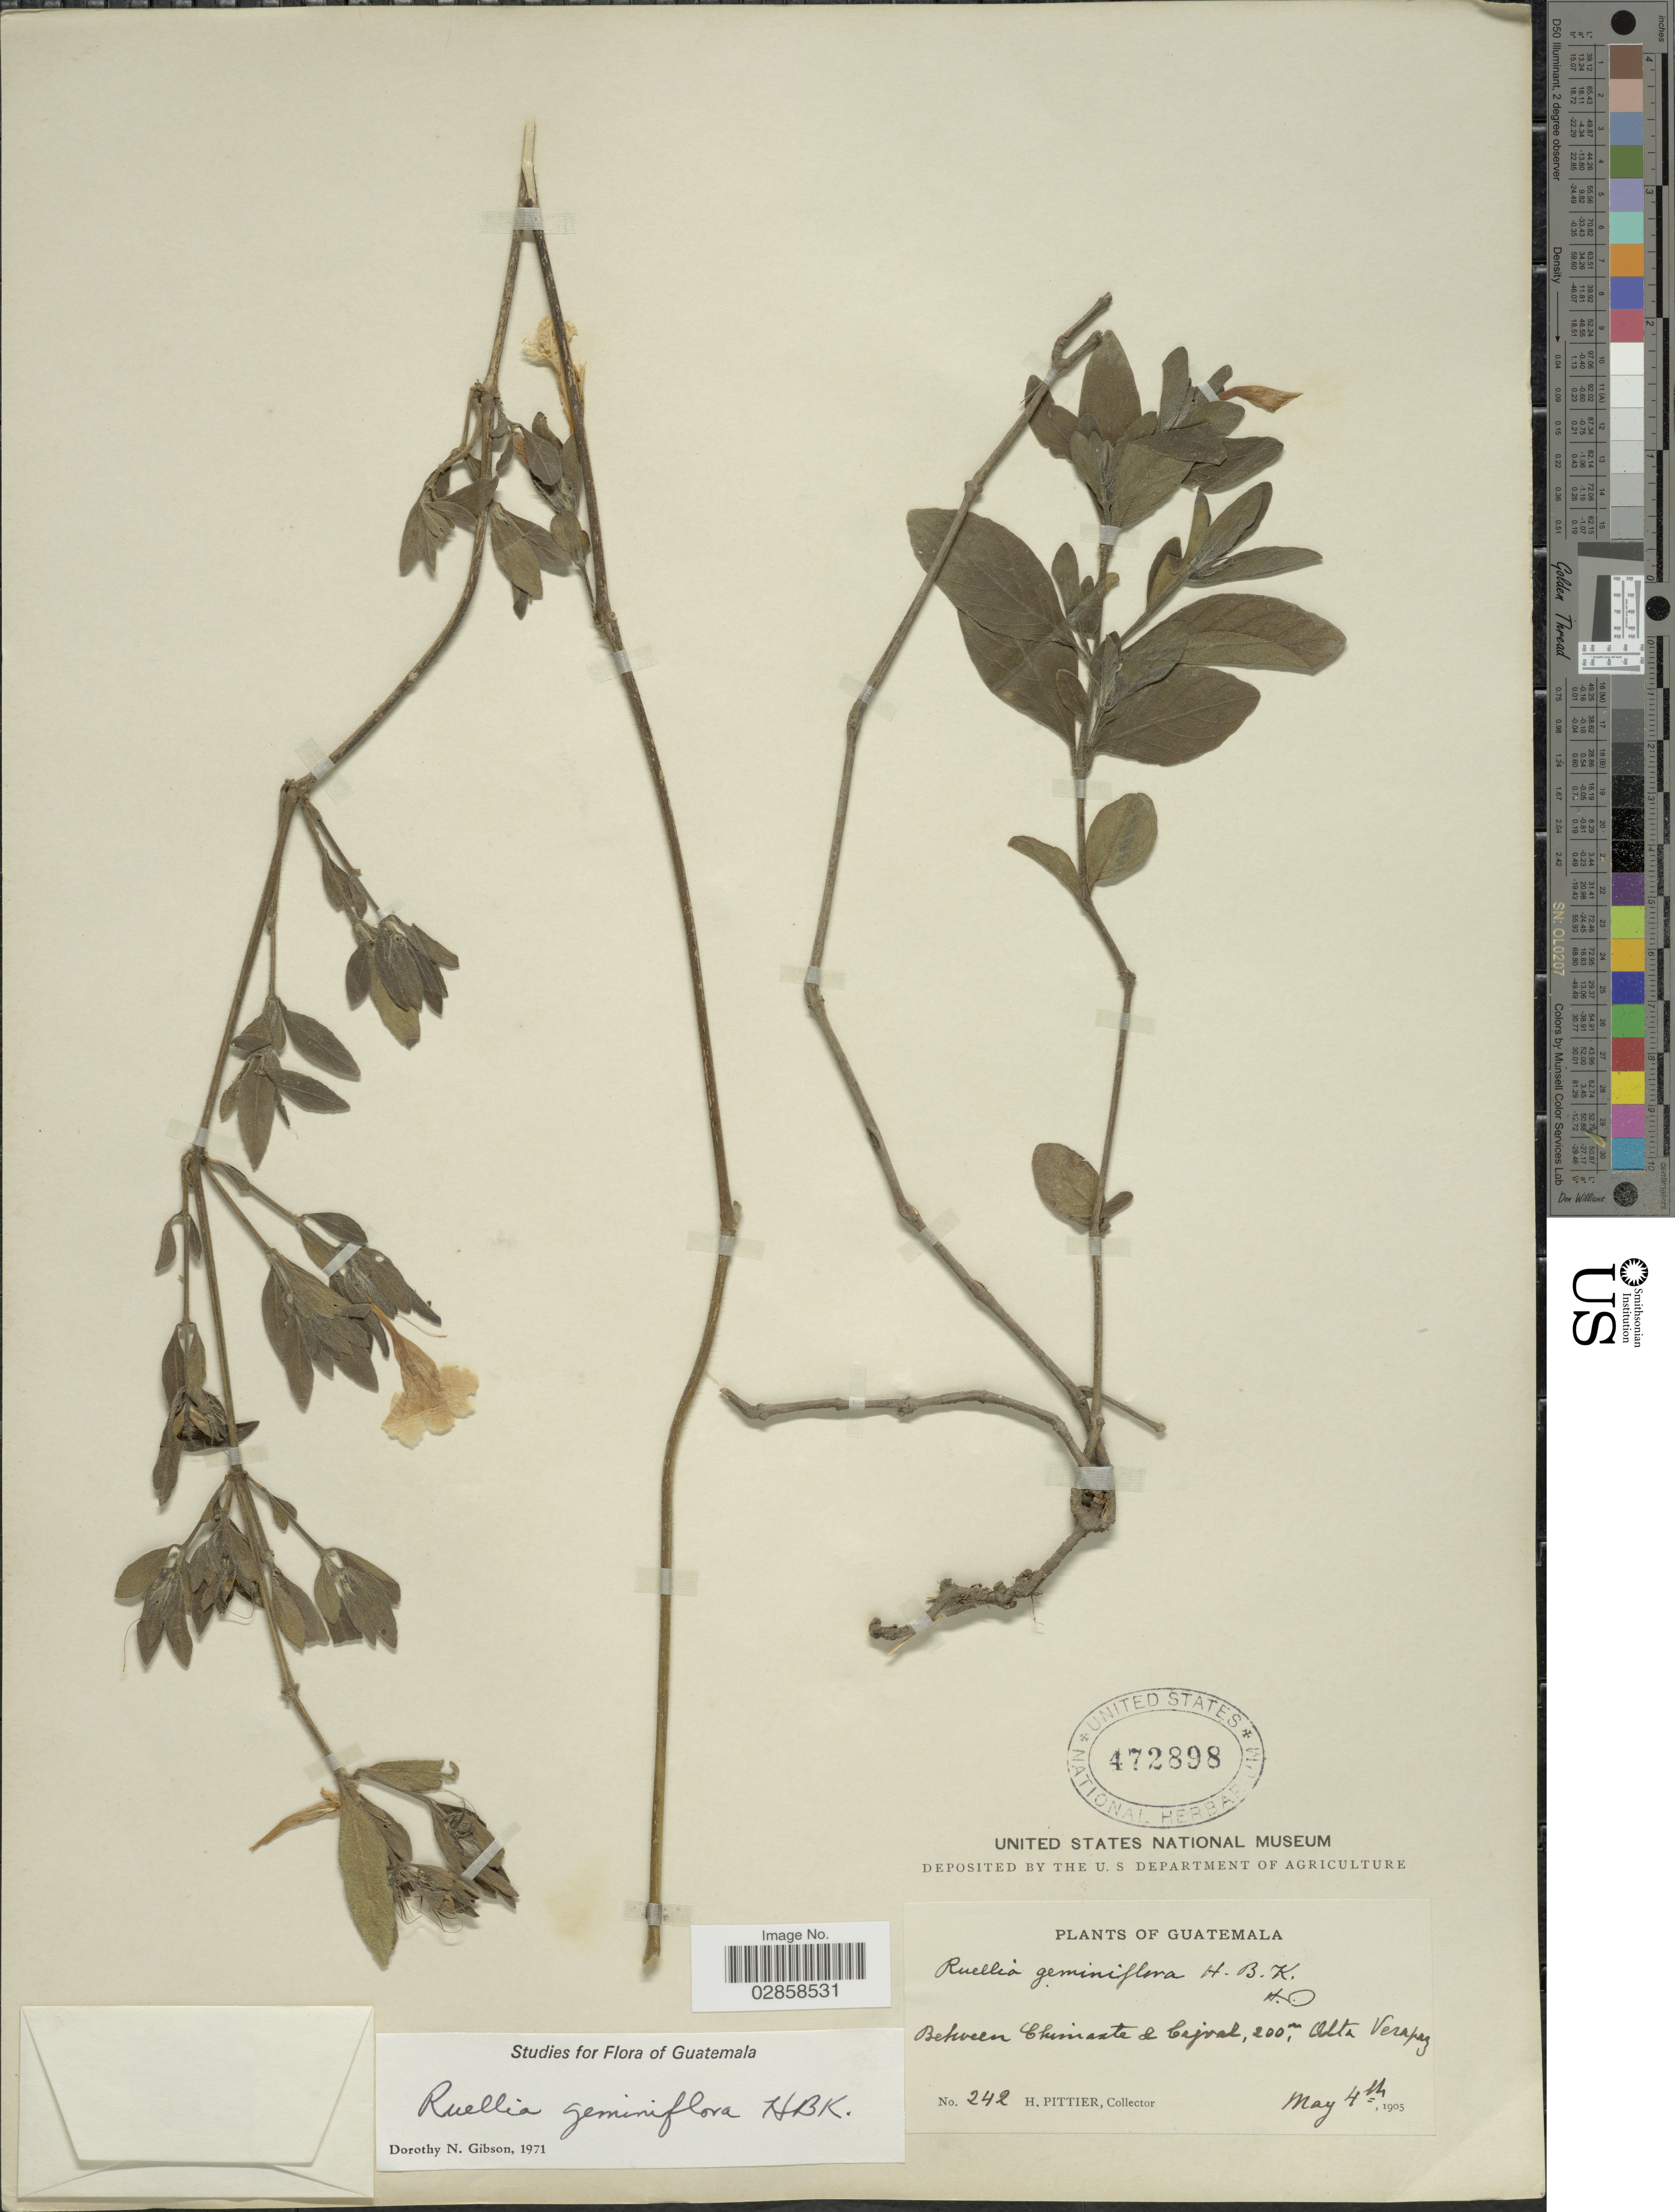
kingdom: Plantae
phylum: Tracheophyta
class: Magnoliopsida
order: Lamiales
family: Acanthaceae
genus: Ruellia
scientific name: Ruellia geminiflora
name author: Kunth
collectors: H. F. Pittier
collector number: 242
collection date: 1905-05-04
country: Guatemala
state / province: Alta Verapaz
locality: Between Chimaxte & Cajval.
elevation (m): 200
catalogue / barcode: US 472898